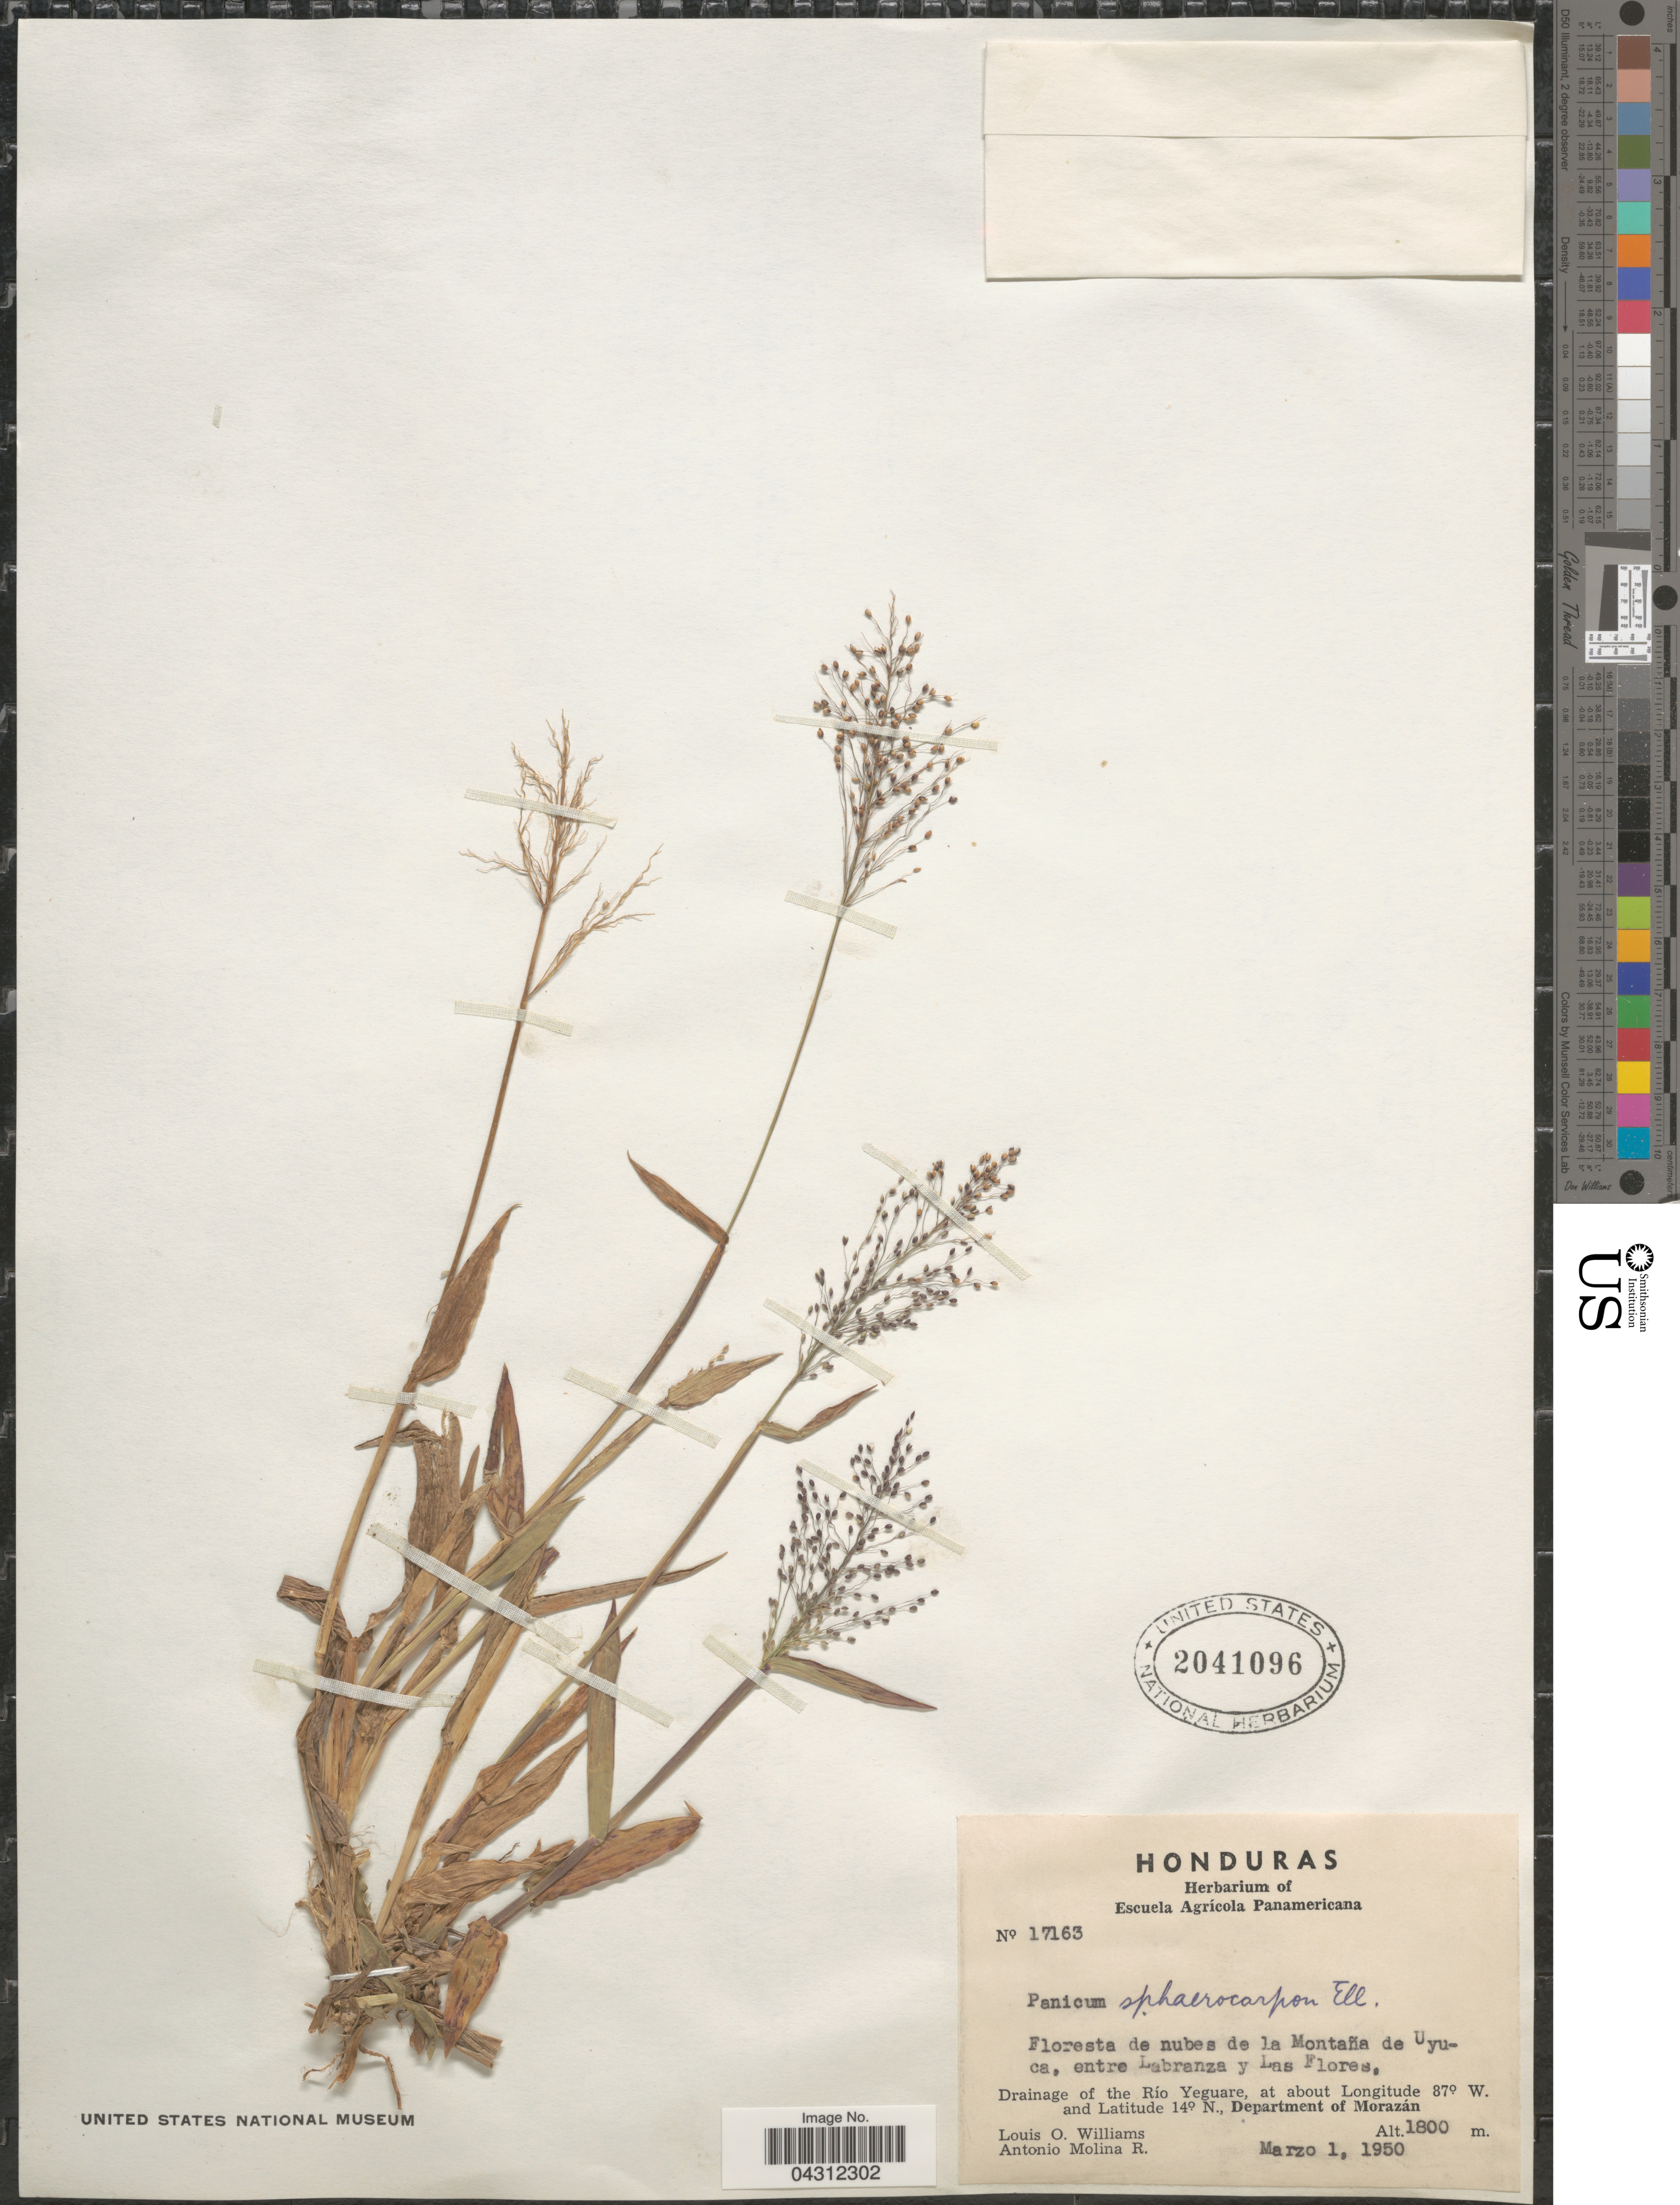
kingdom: Plantae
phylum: Tracheophyta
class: Liliopsida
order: Poales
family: Poaceae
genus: Dichanthelium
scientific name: Dichanthelium sphaerocarpon var. sphaerocarpon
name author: (Elliott) Gould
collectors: L. O. Williams & A. Molina R.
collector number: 17163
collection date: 1950-03-01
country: Honduras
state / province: Fco. Morazán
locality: Floresta de nubes de la Montaña de Uyuca, entre Labranza y Las Flores. Drainage of the Río Yeguare, Department of Morazán.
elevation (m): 1800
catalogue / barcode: US 2041096